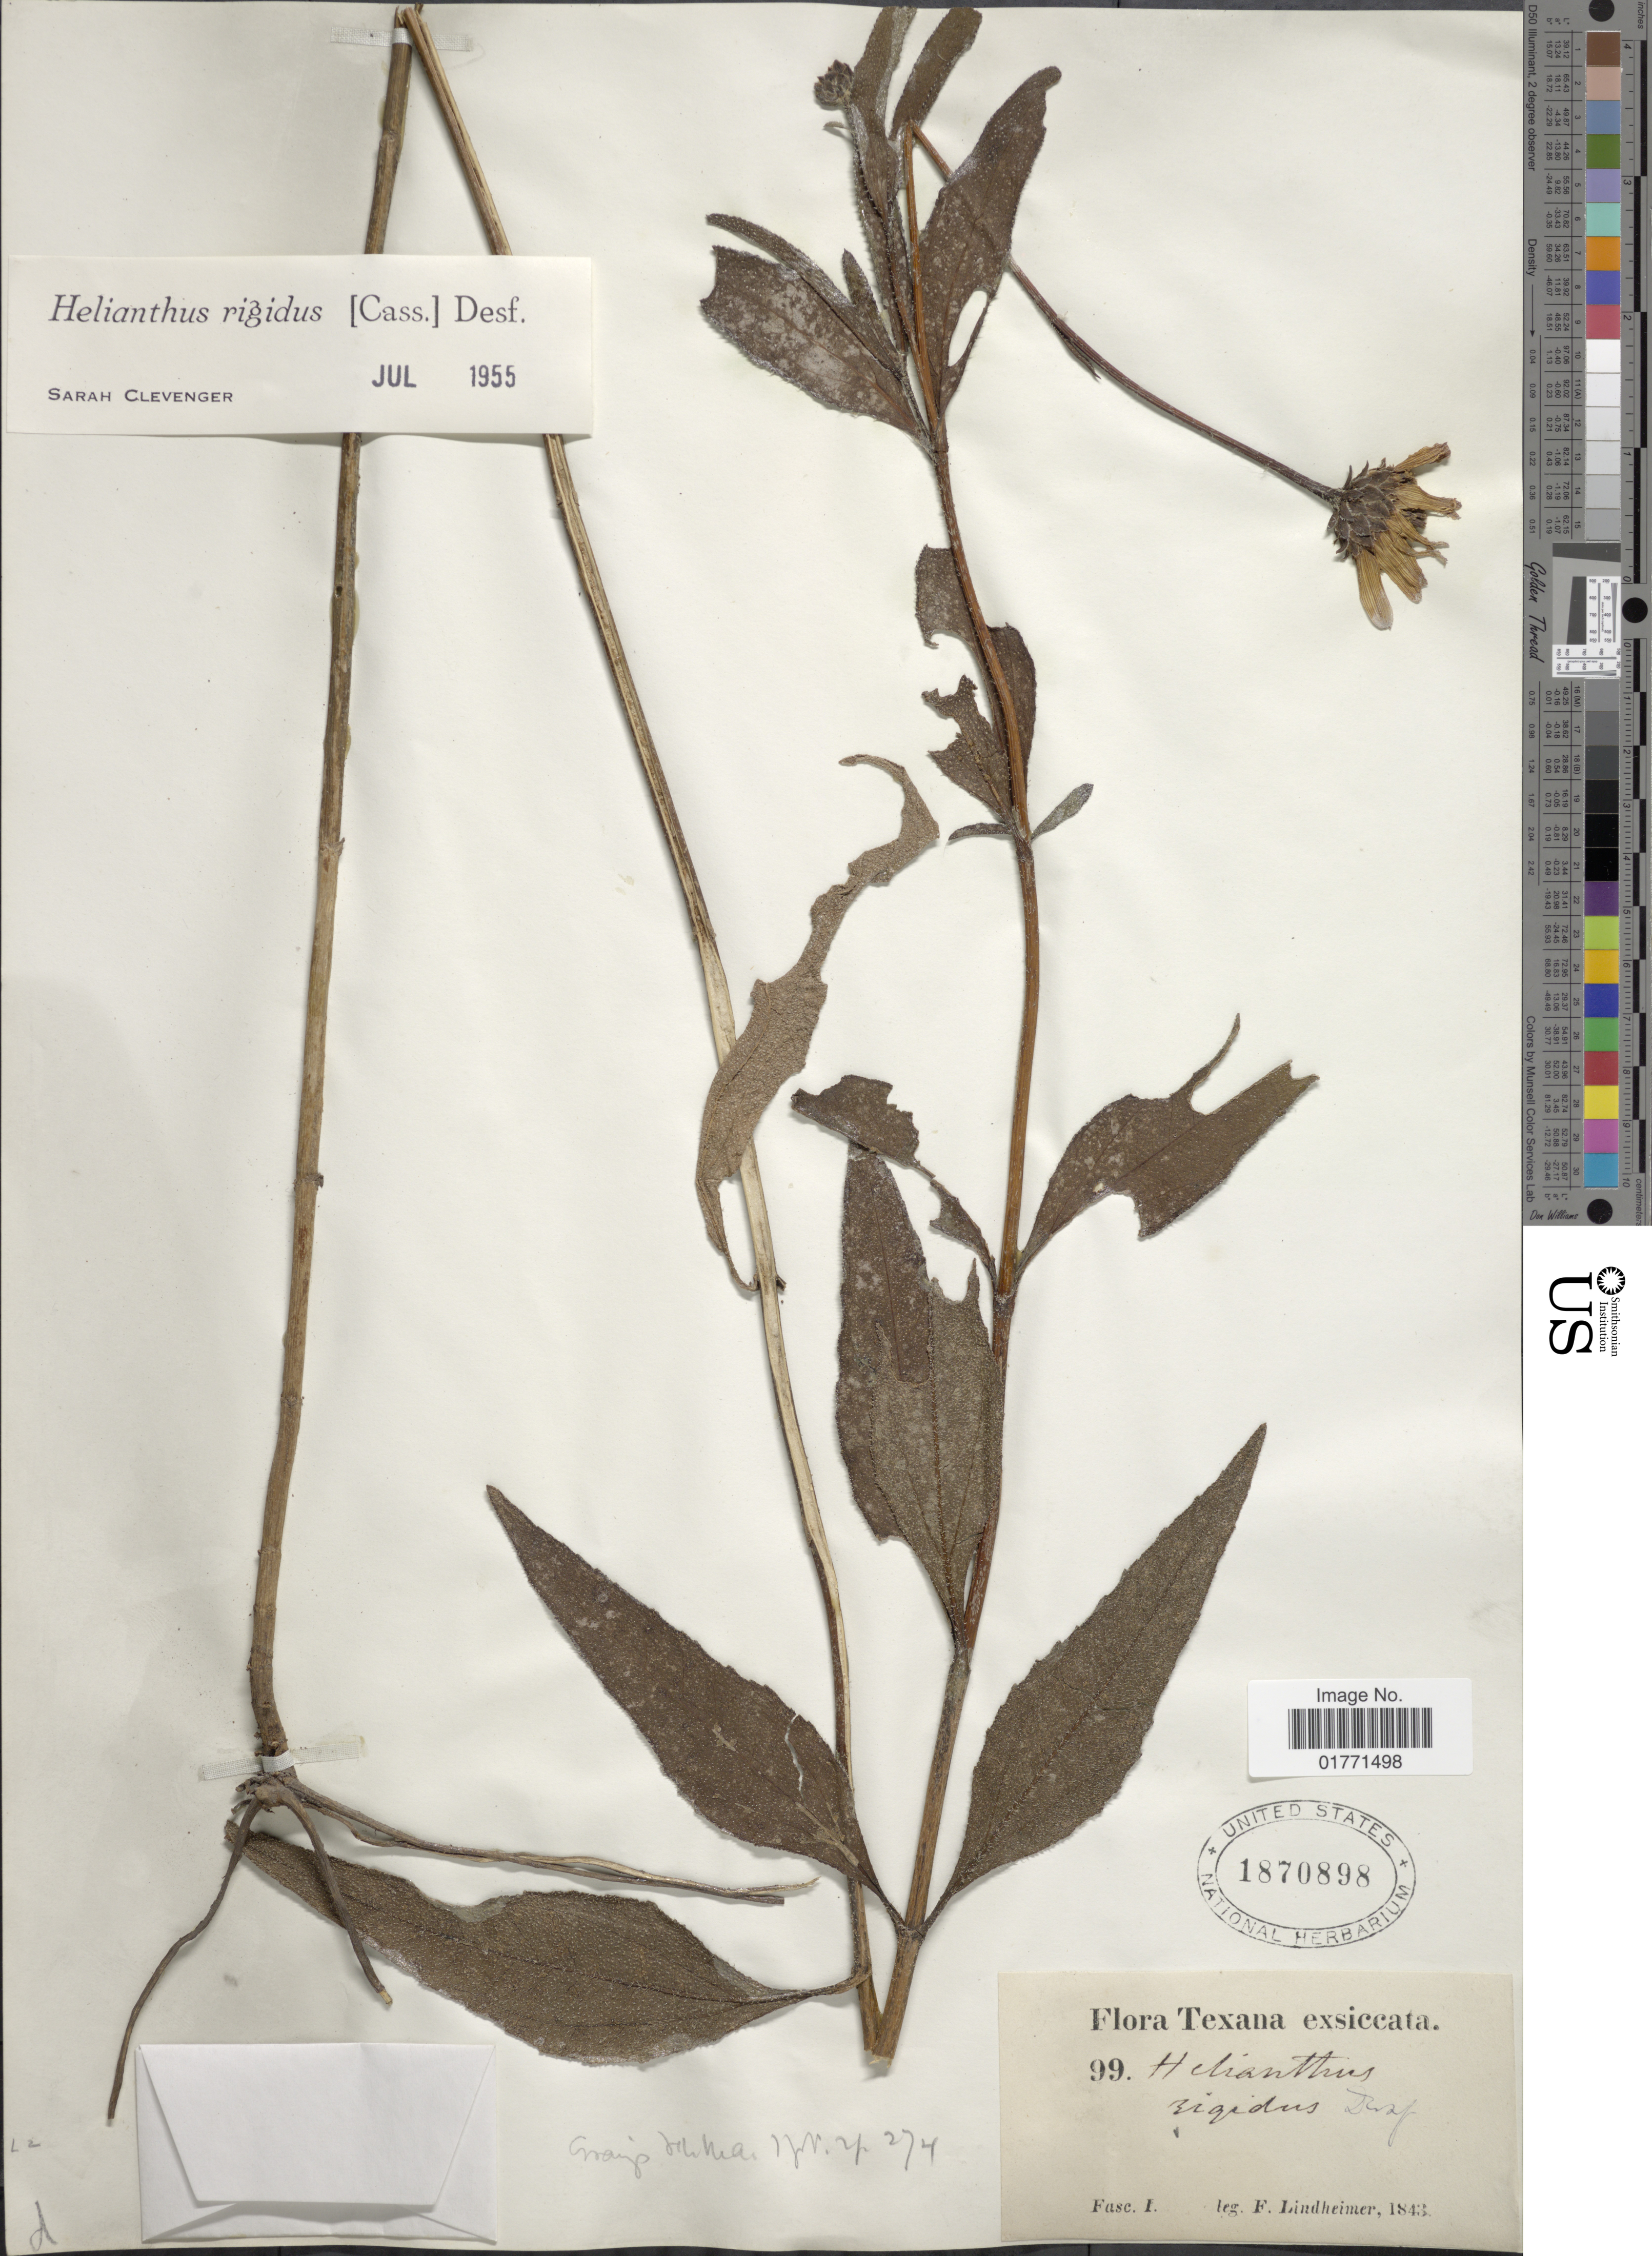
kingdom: Plantae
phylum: Tracheophyta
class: Magnoliopsida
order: Asterales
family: Asteraceae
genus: Helianthus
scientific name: Helianthus rigidus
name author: (Cass.) Desf.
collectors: F. Lindheimer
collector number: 99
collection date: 1843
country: United States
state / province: Texas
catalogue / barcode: US 1870898